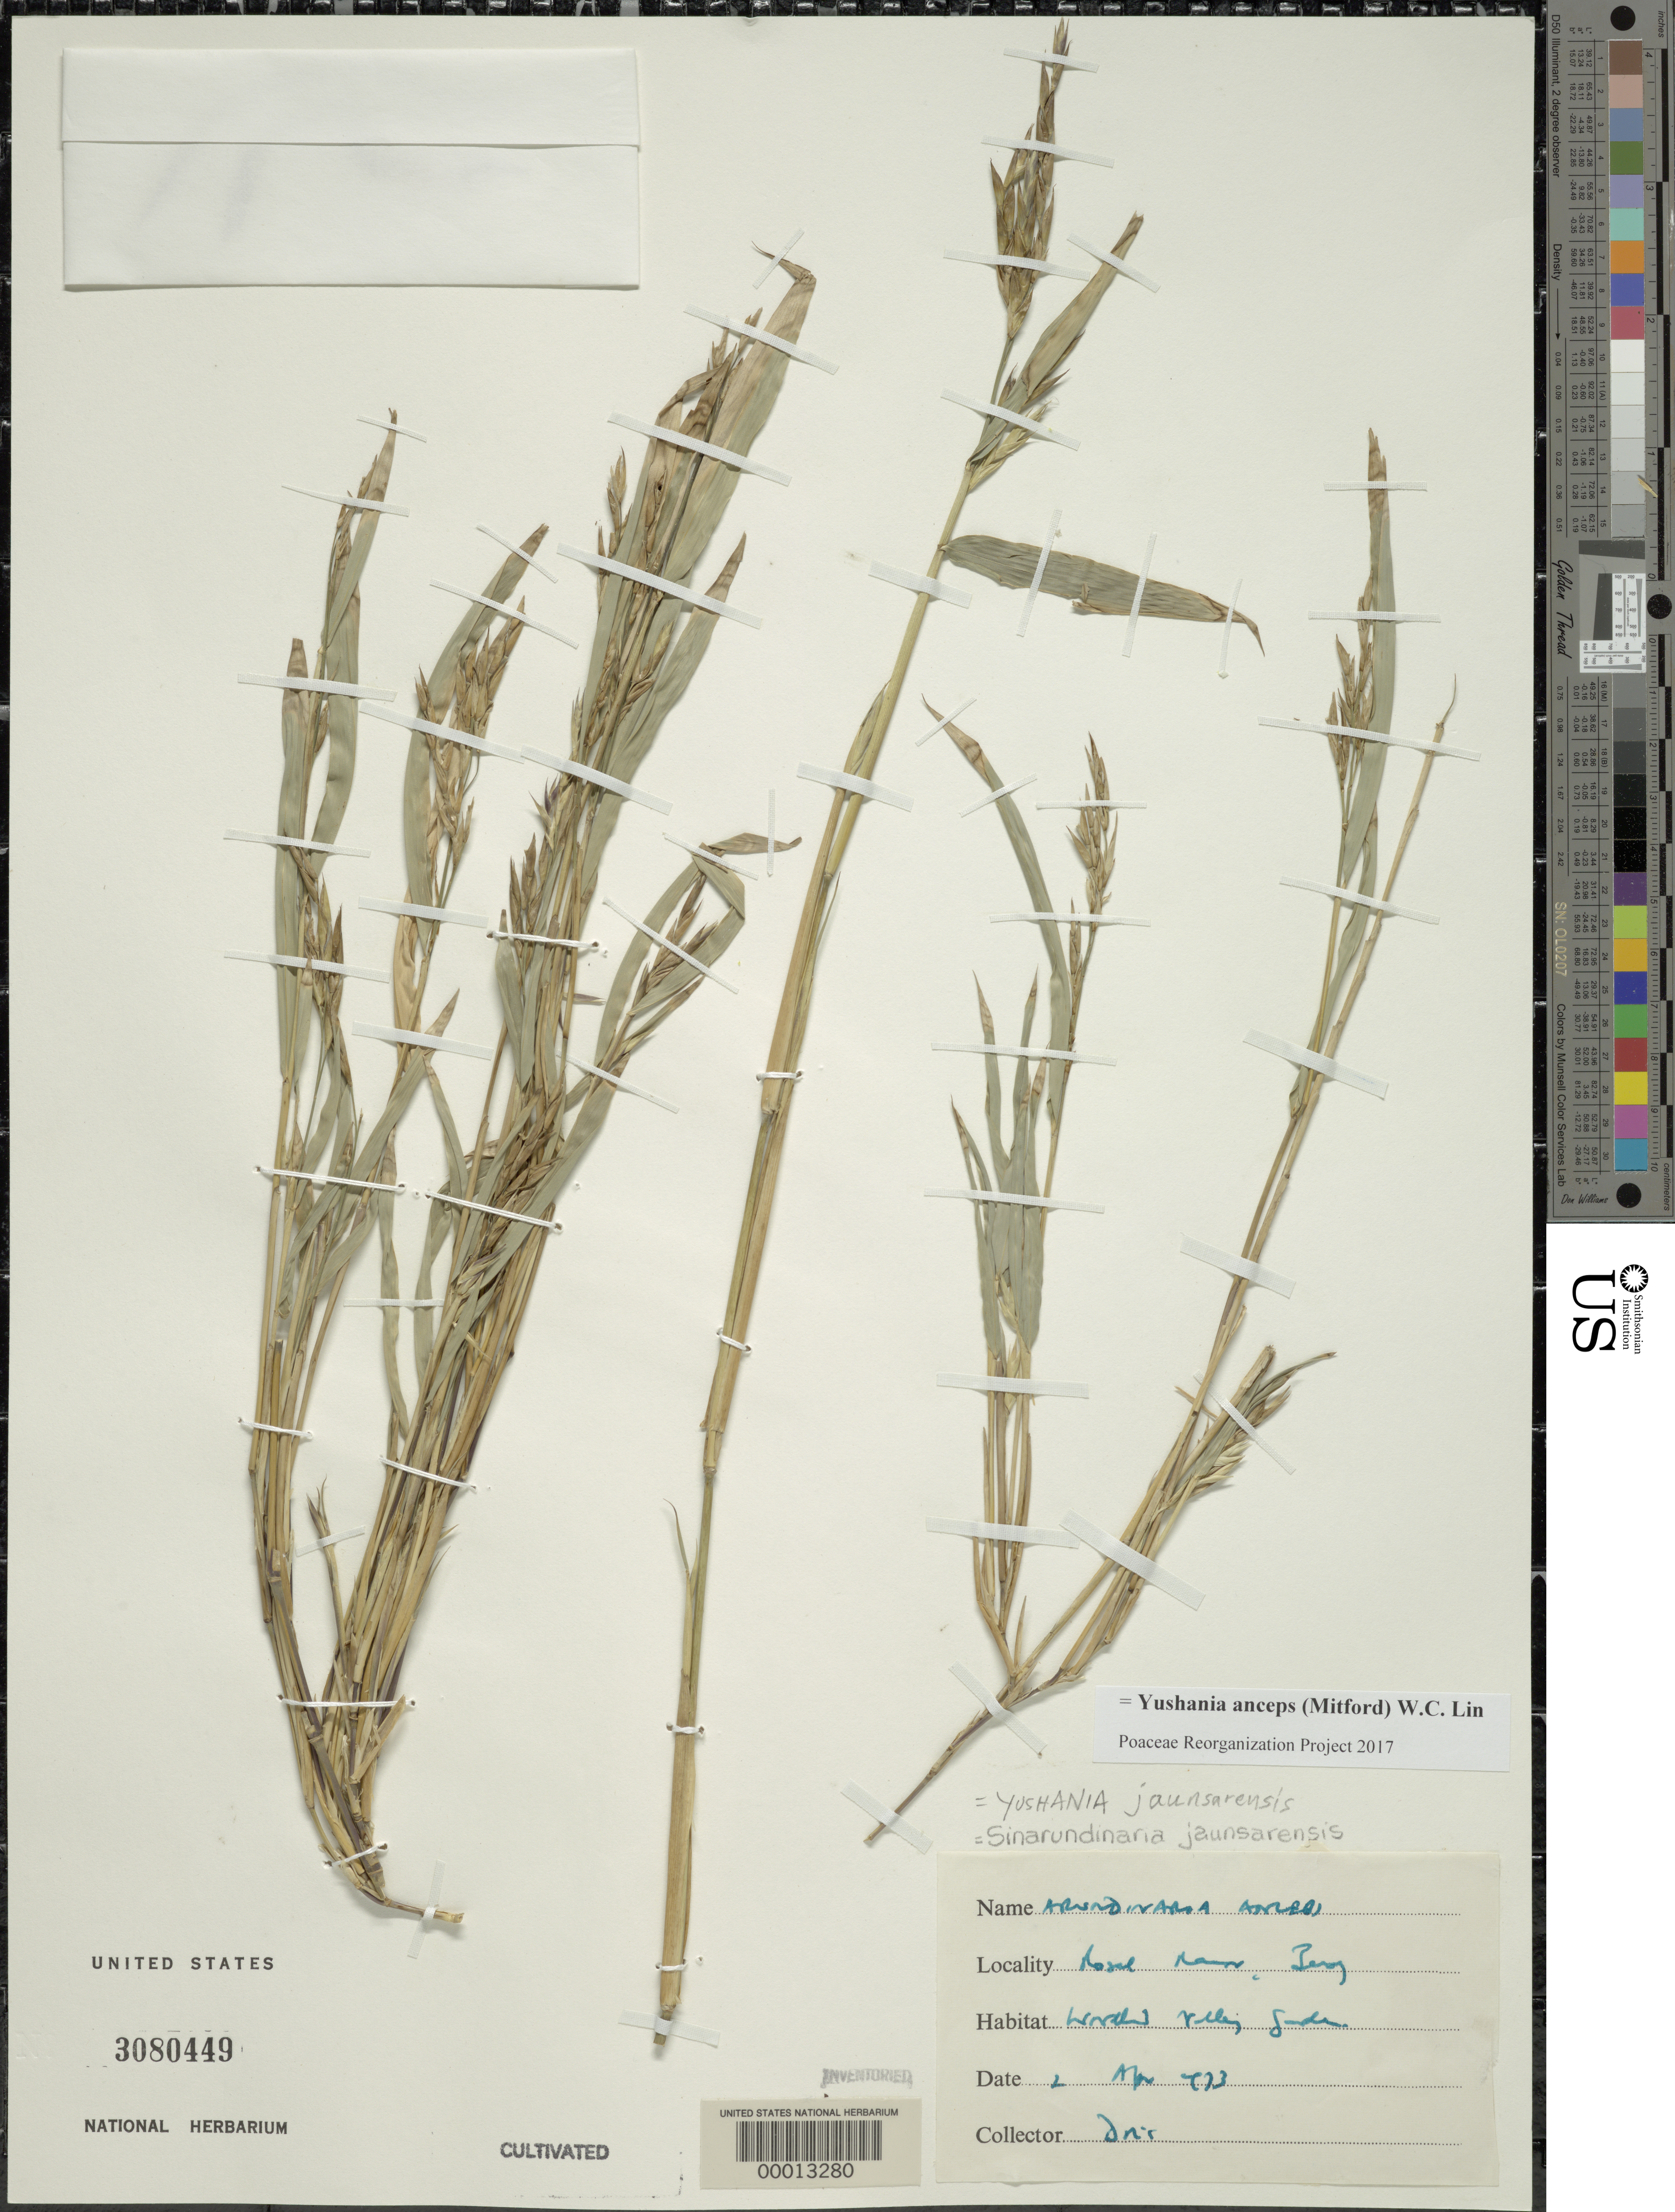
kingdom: Plantae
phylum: Tracheophyta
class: Liliopsida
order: Poales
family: Poaceae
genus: Yushania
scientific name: Yushania anceps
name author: (Mitford) W.C. Lin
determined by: Poaceae Reorganization Project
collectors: D. N. C.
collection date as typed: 02 Apr 1973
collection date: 1973-04-02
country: United Kingdom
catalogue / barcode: US 3080449